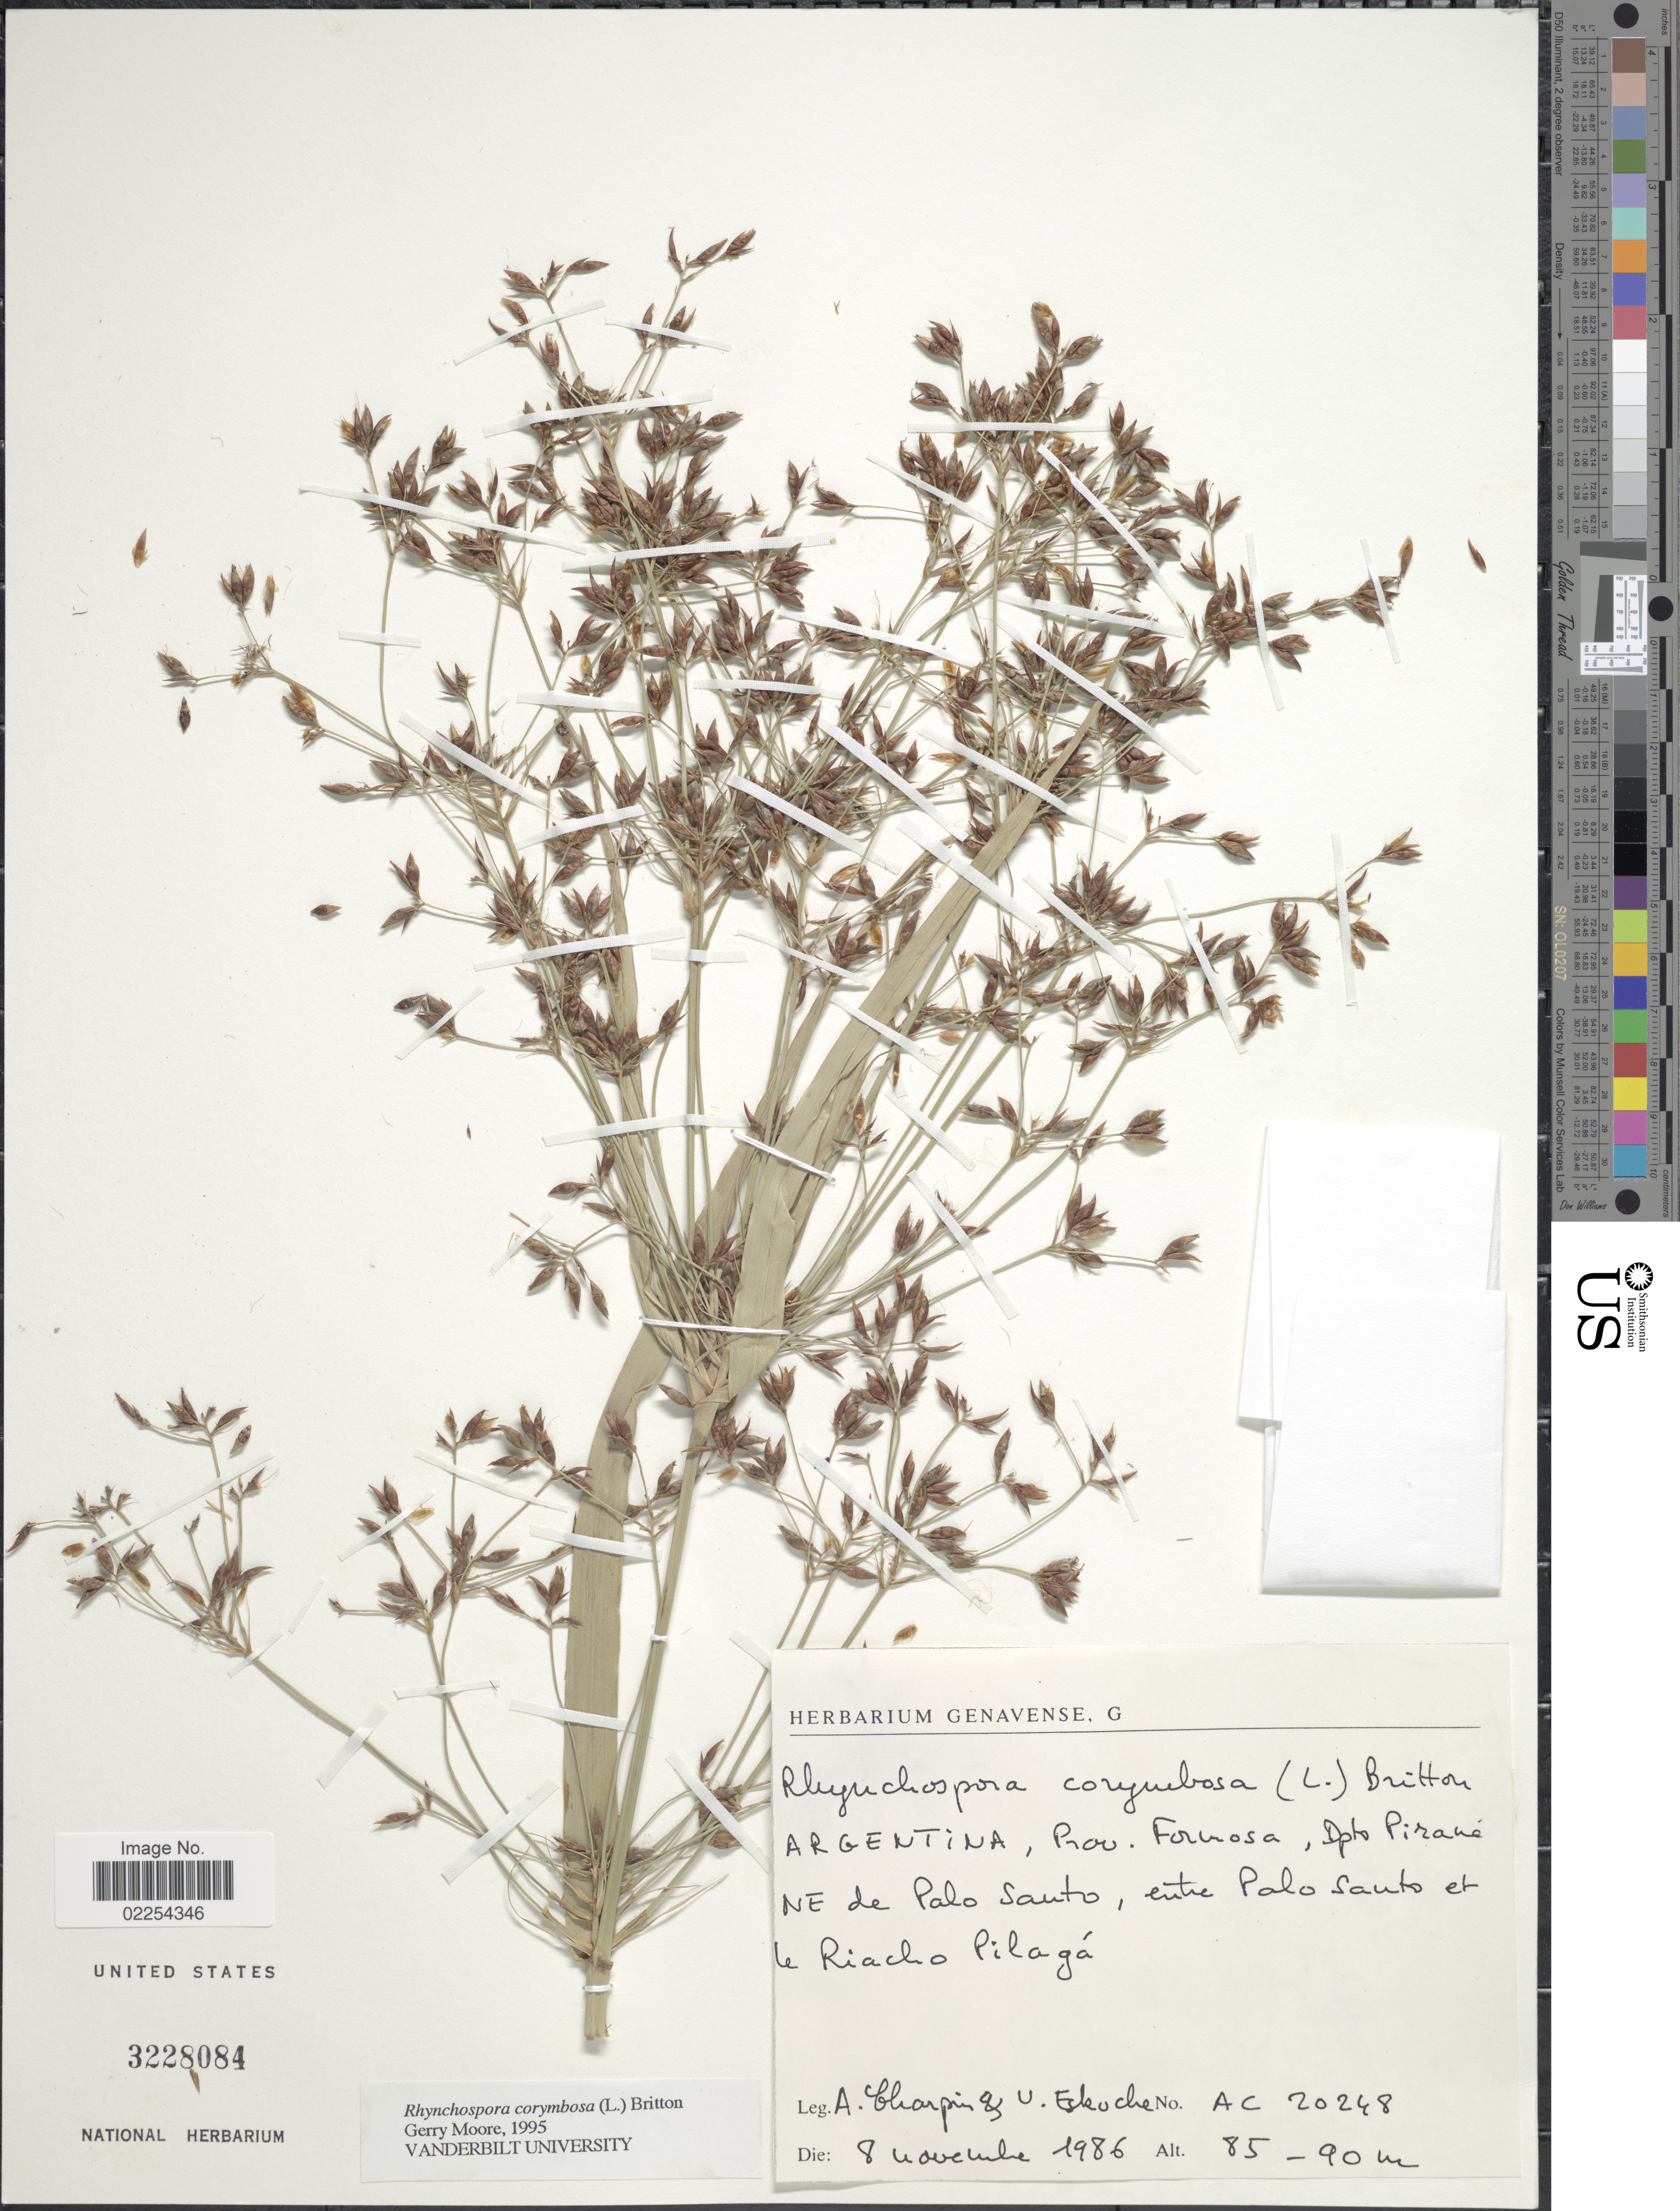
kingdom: Plantae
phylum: Tracheophyta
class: Liliopsida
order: Poales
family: Cyperaceae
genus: Rhynchospora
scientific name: Rhynchospora corymbosa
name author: (L.) Britton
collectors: A. Charpin & U. Eskuche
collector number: AC 20248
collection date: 1986-11-08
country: Argentina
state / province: Formosa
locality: Dpto Pirané, NE de Palo Santo, entre Palo Santo et le Riacho Pilagá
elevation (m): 85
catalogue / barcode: US 3228084